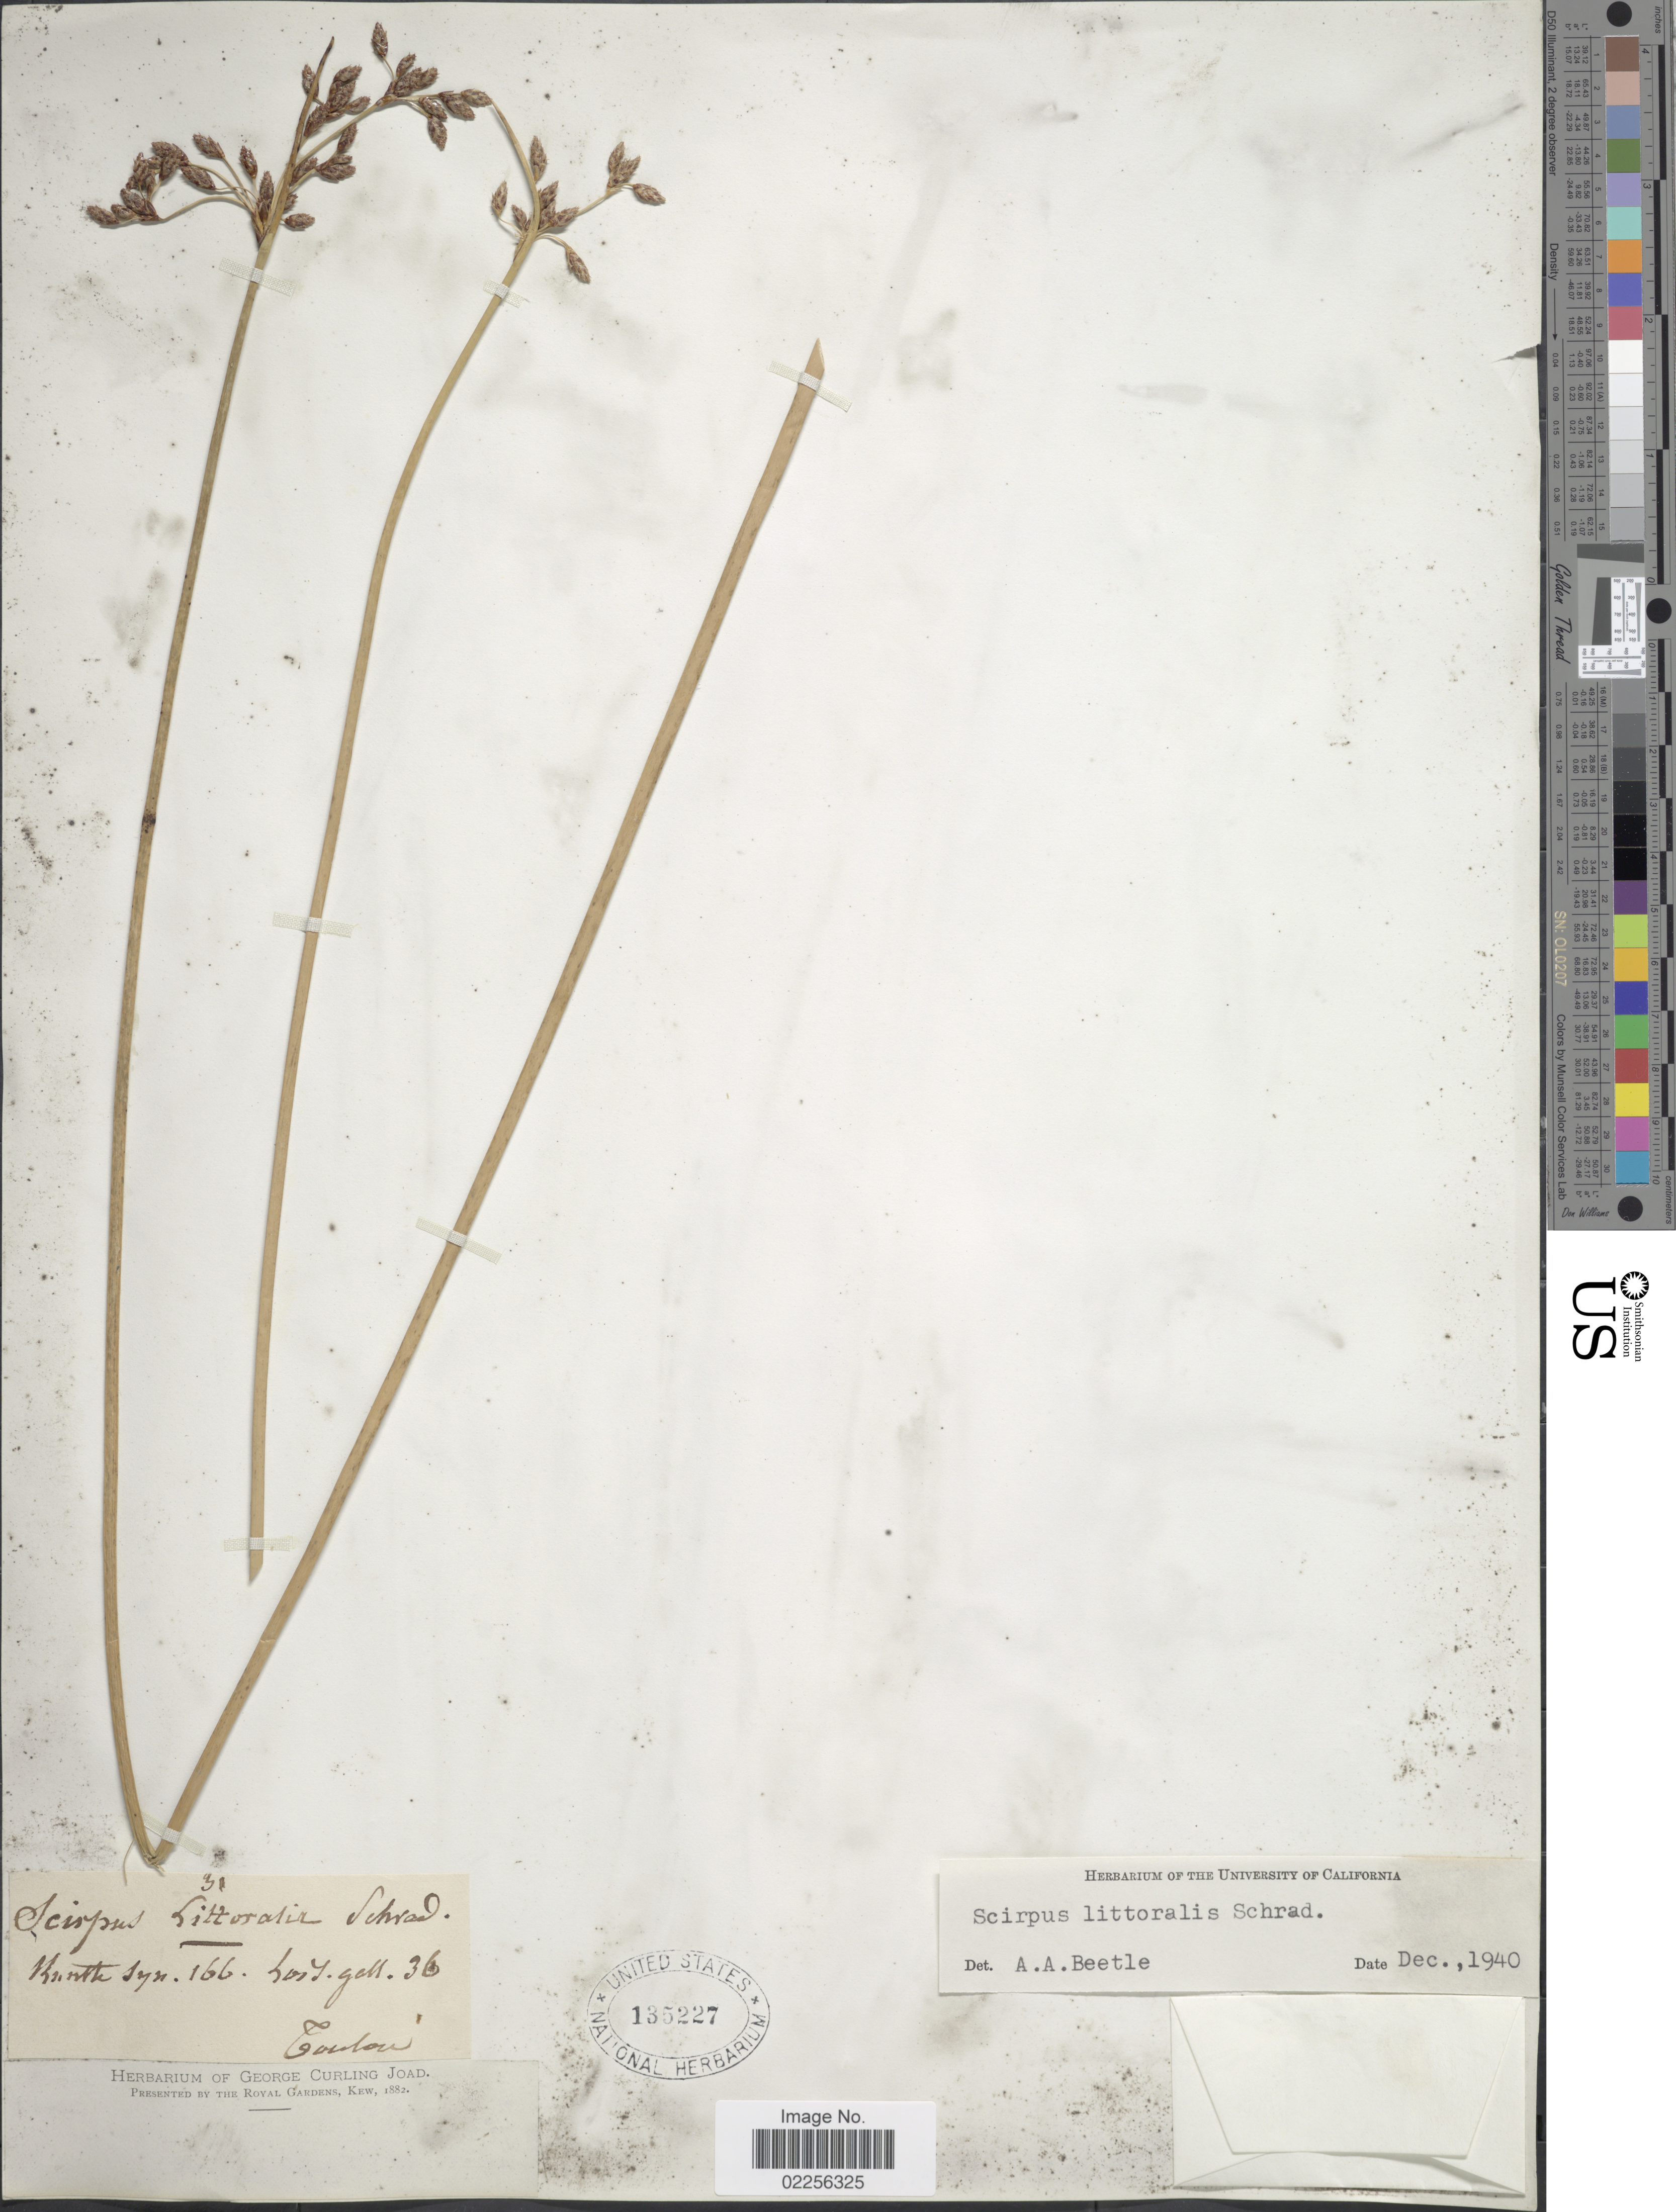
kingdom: Plantae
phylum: Tracheophyta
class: Liliopsida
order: Poales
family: Cyperaceae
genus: Schoenoplectus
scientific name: Schoenoplectus litoralis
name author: (Schrad.) Palla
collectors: Coulon, --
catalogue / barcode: US 135227